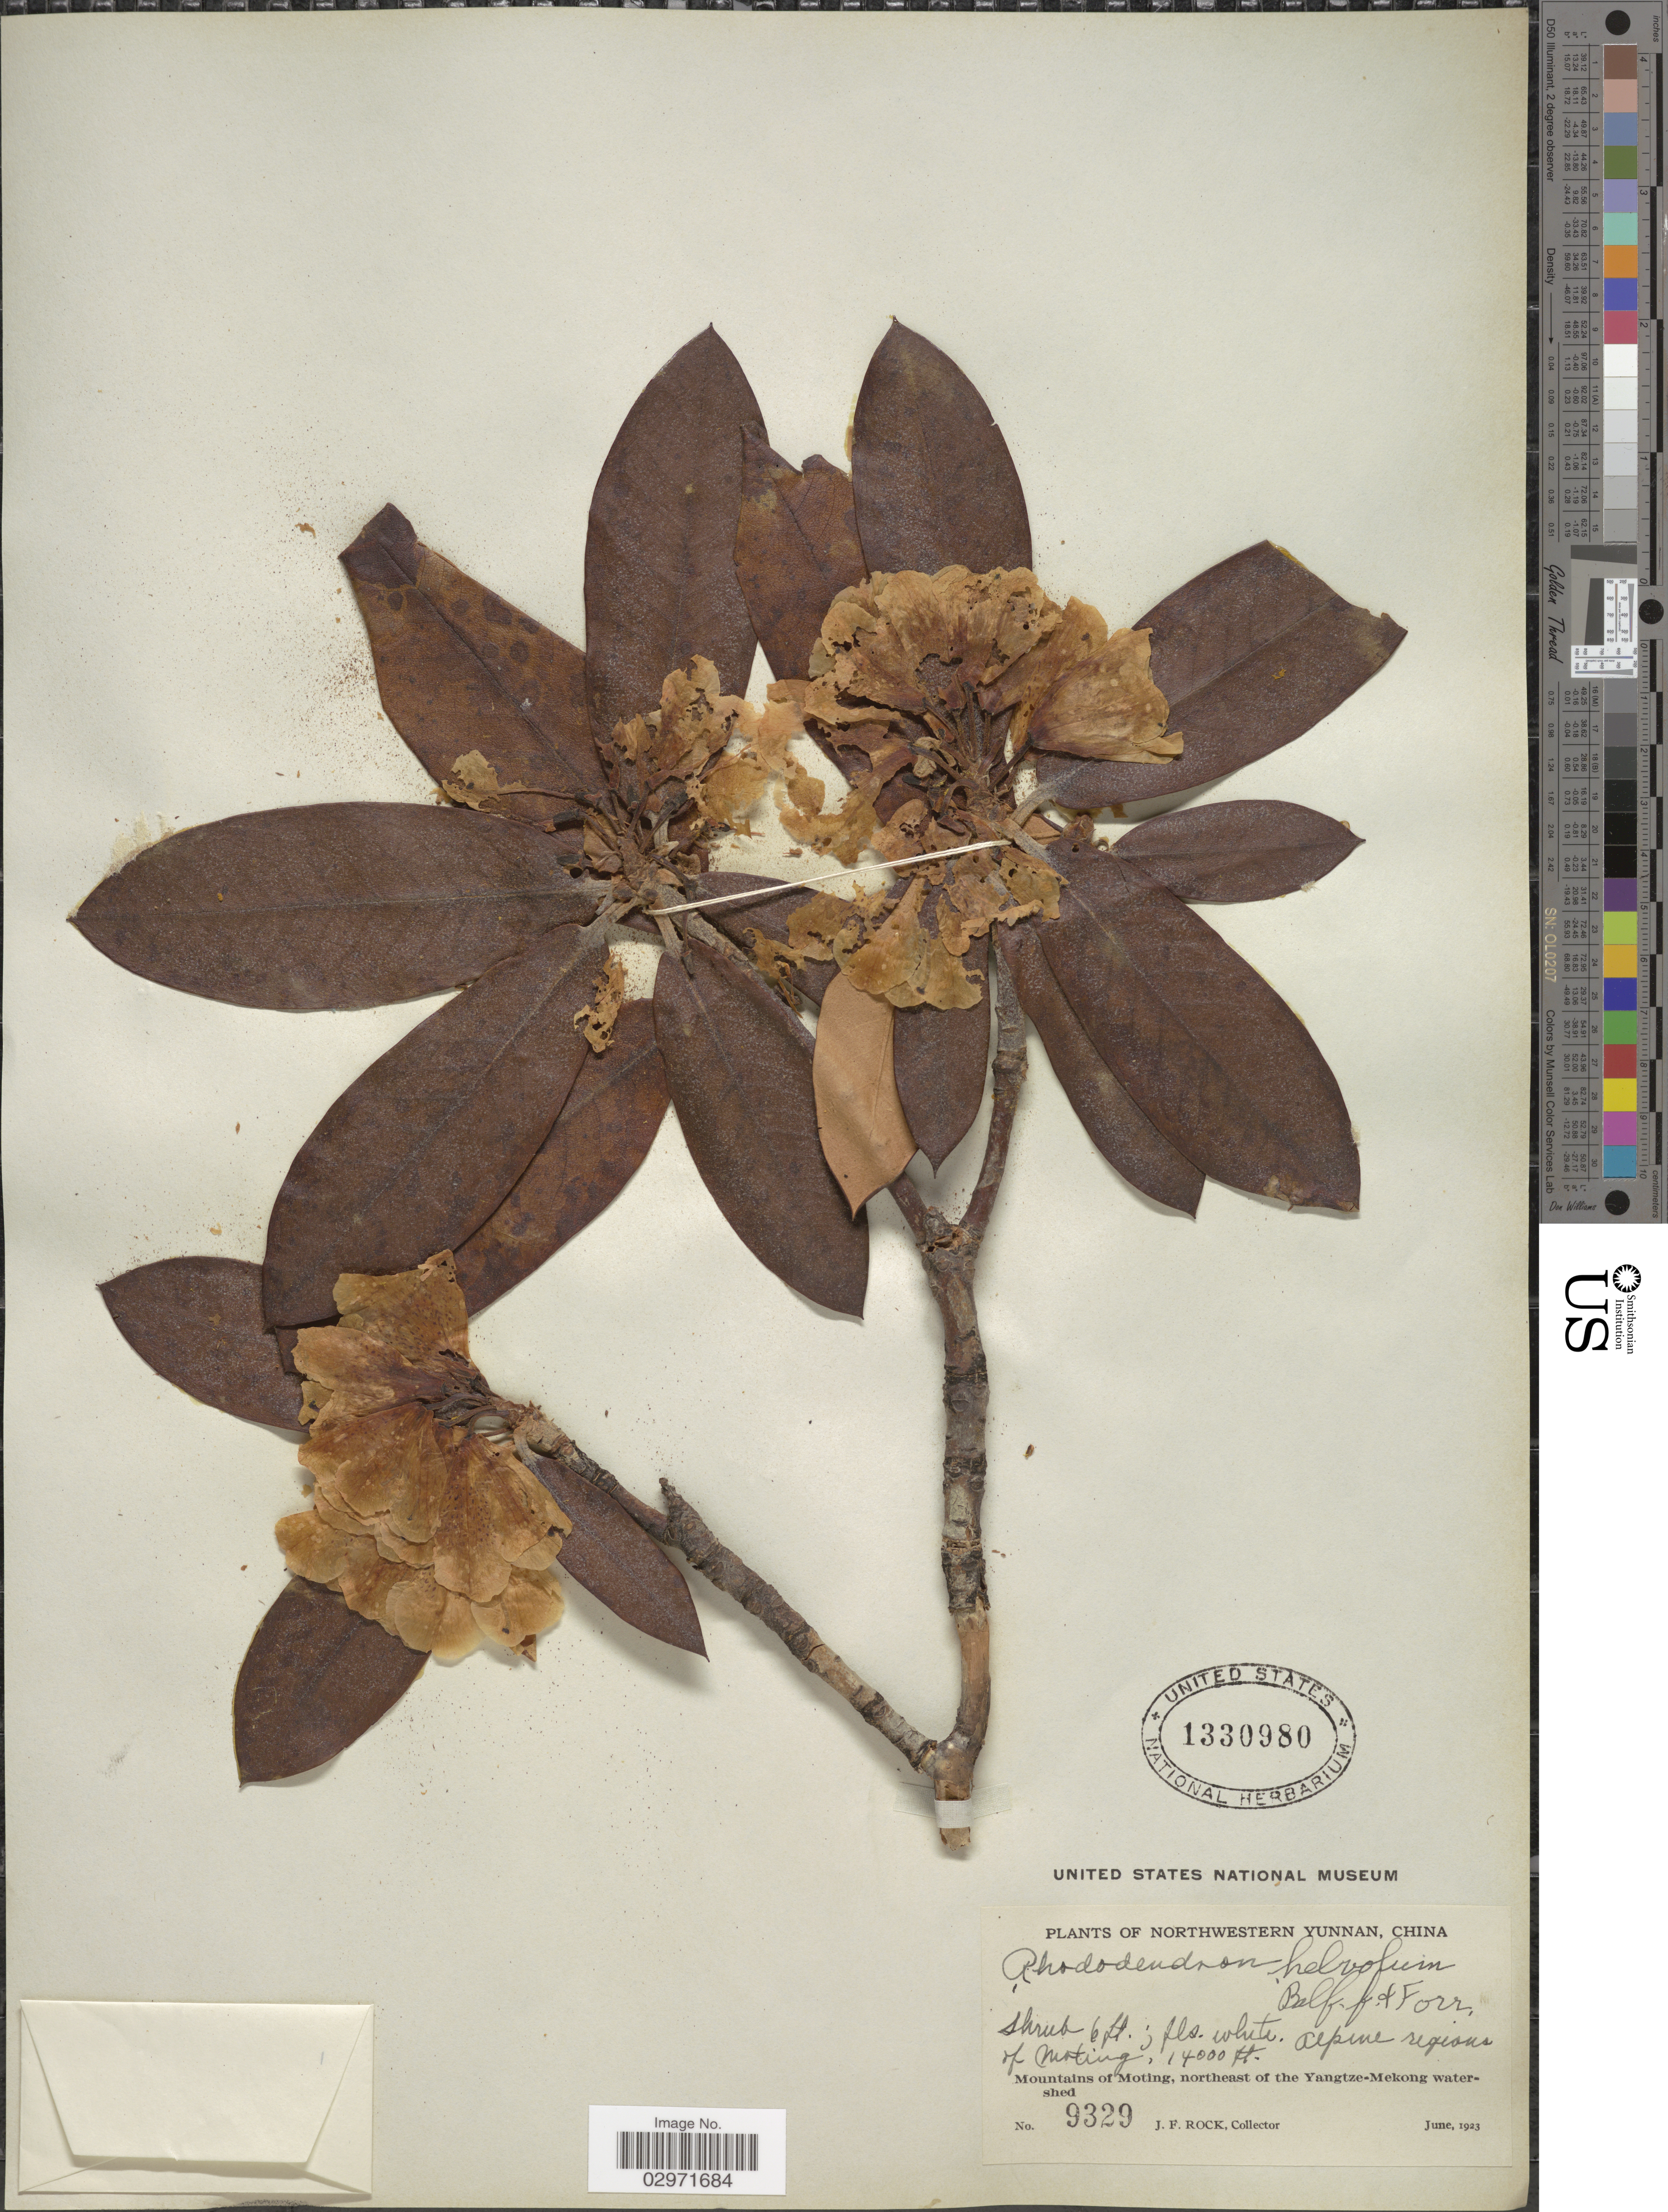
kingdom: Plantae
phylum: Tracheophyta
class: Magnoliopsida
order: Ericales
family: Ericaceae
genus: Rhododendron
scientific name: Rhododendron levistratum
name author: Balf. f. & Forrest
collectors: J. Rock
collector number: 9329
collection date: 1923-06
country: China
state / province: Yunnan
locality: Northwestern Yunnan. Alpine regions of Moting. Mountains of Moting, northeast of the Yangtze-Mekong watershed.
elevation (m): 4267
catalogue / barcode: US 1330980